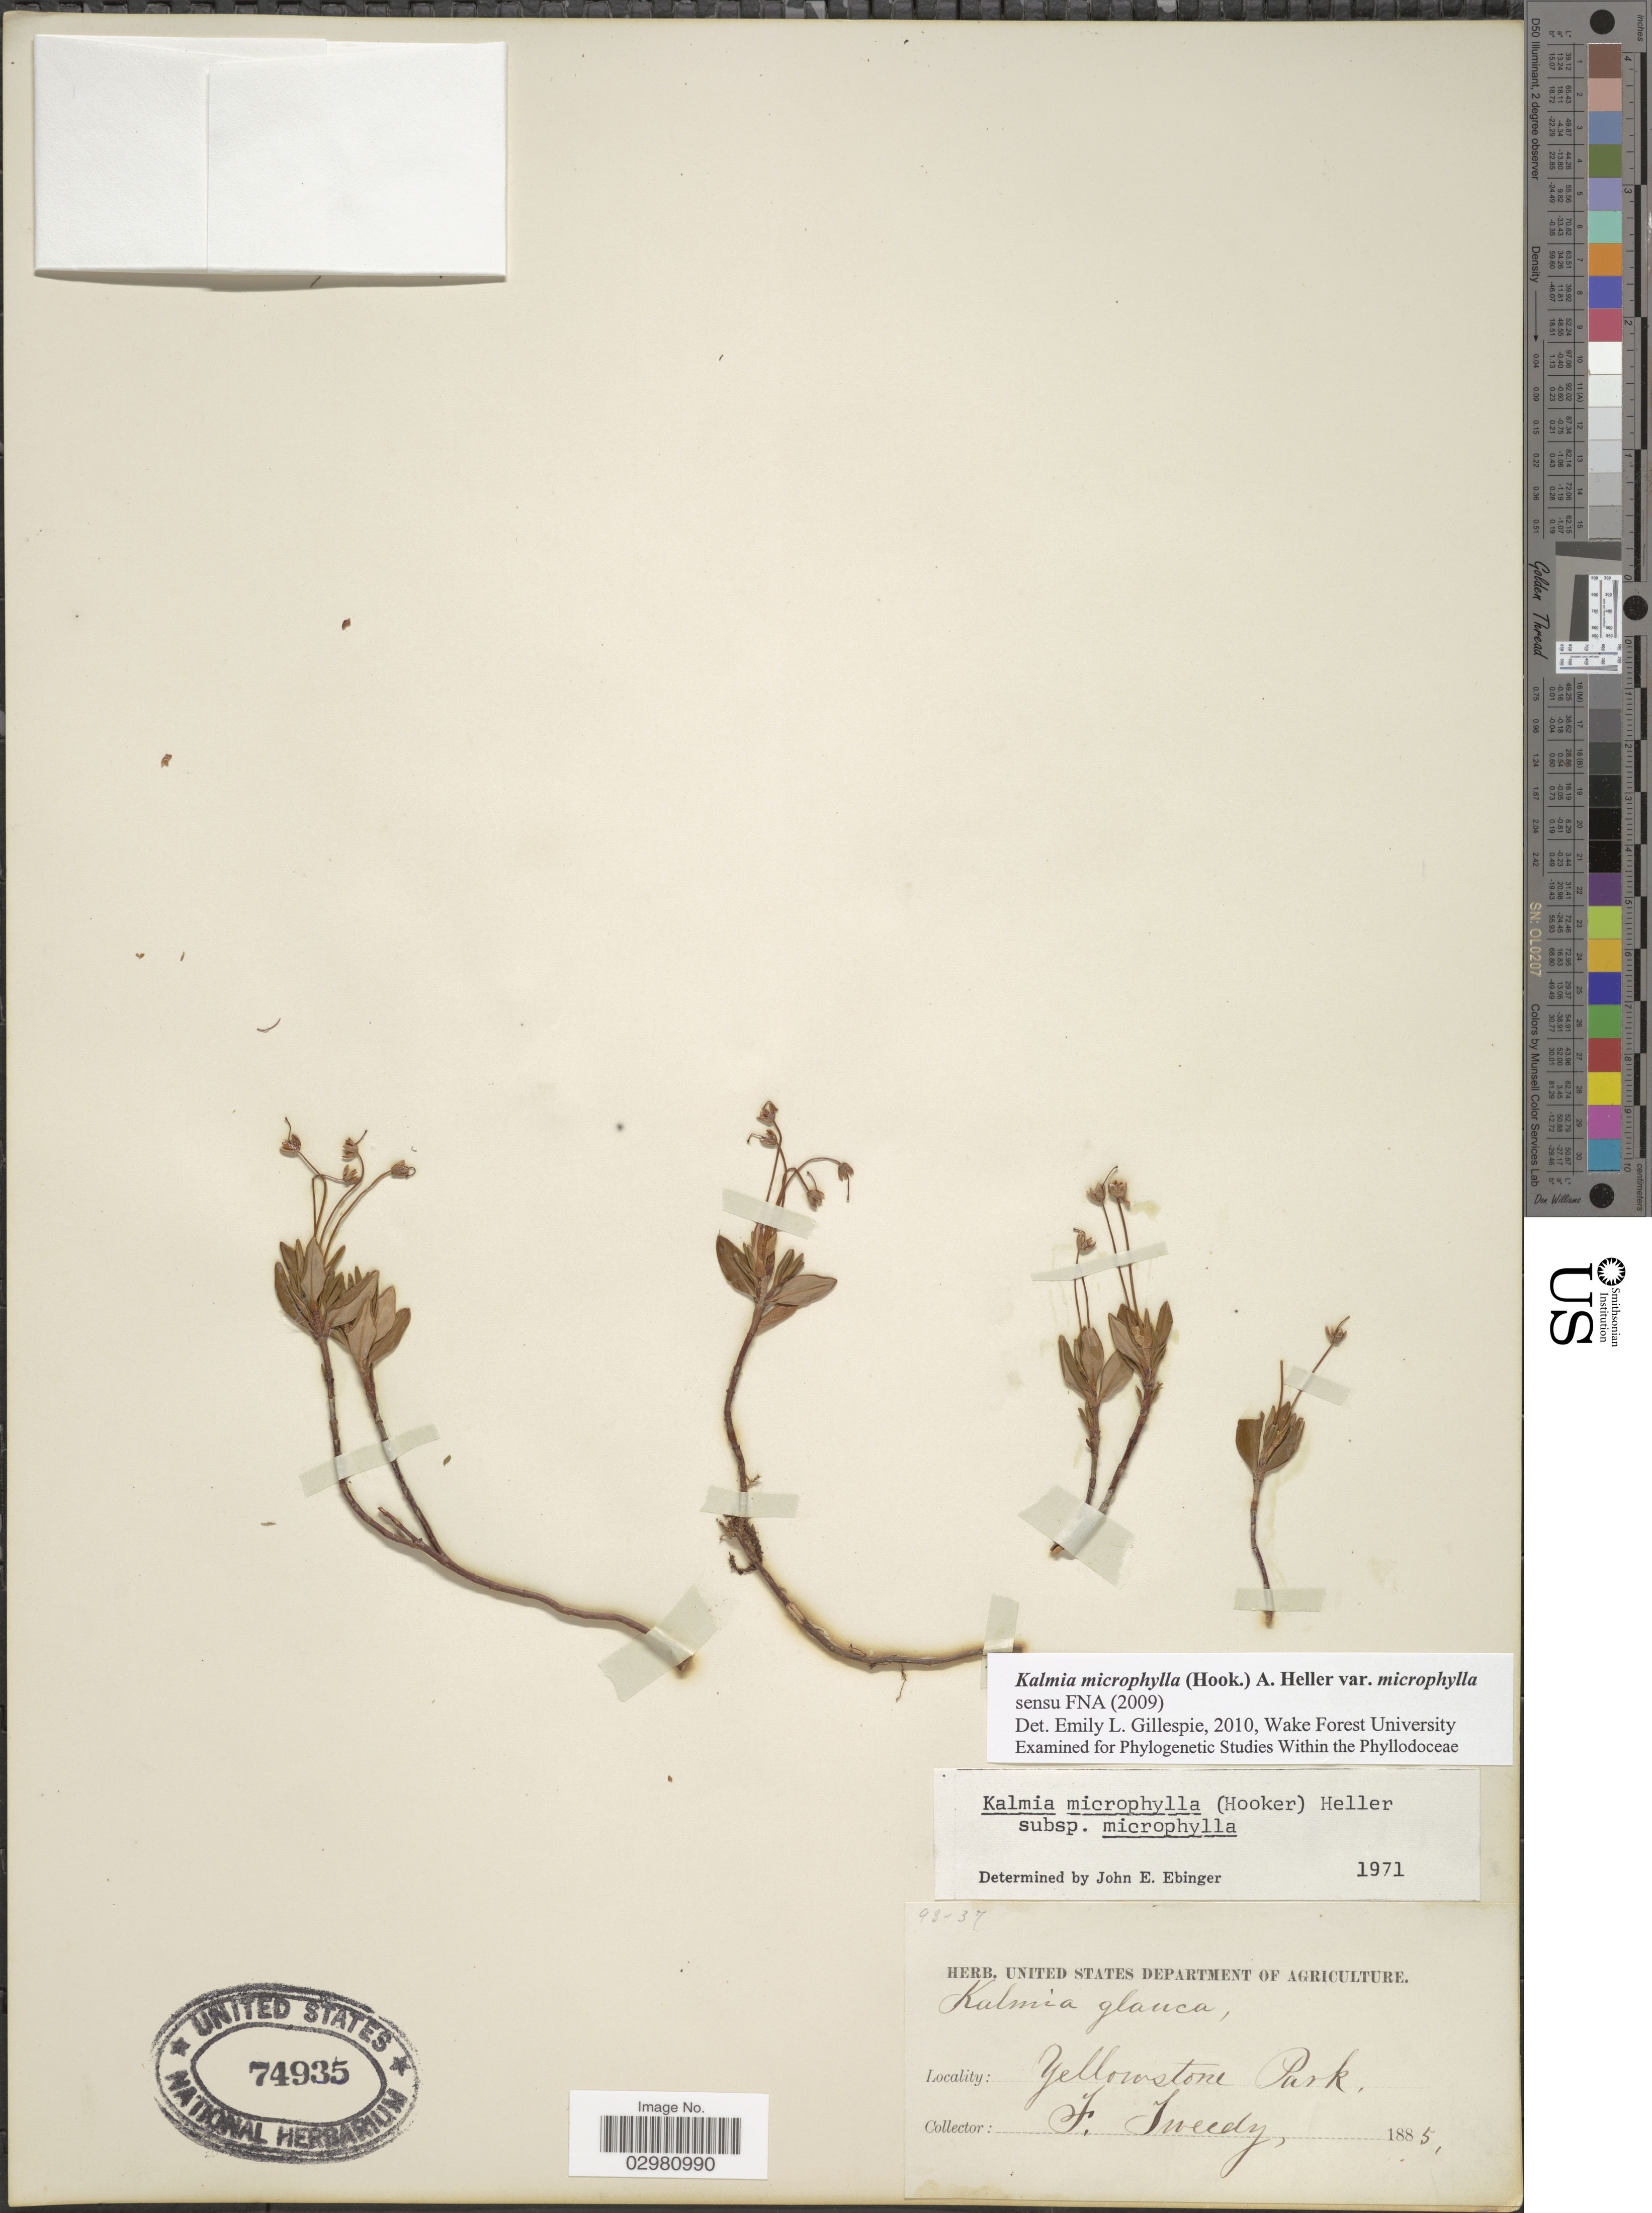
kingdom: Plantae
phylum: Tracheophyta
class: Magnoliopsida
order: Ericales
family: Ericaceae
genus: Kalmia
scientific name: Kalmia microphylla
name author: (Hook.) A. Heller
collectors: F. Tweedy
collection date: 1885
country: United States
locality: Yellowstone Park.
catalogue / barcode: US 74935